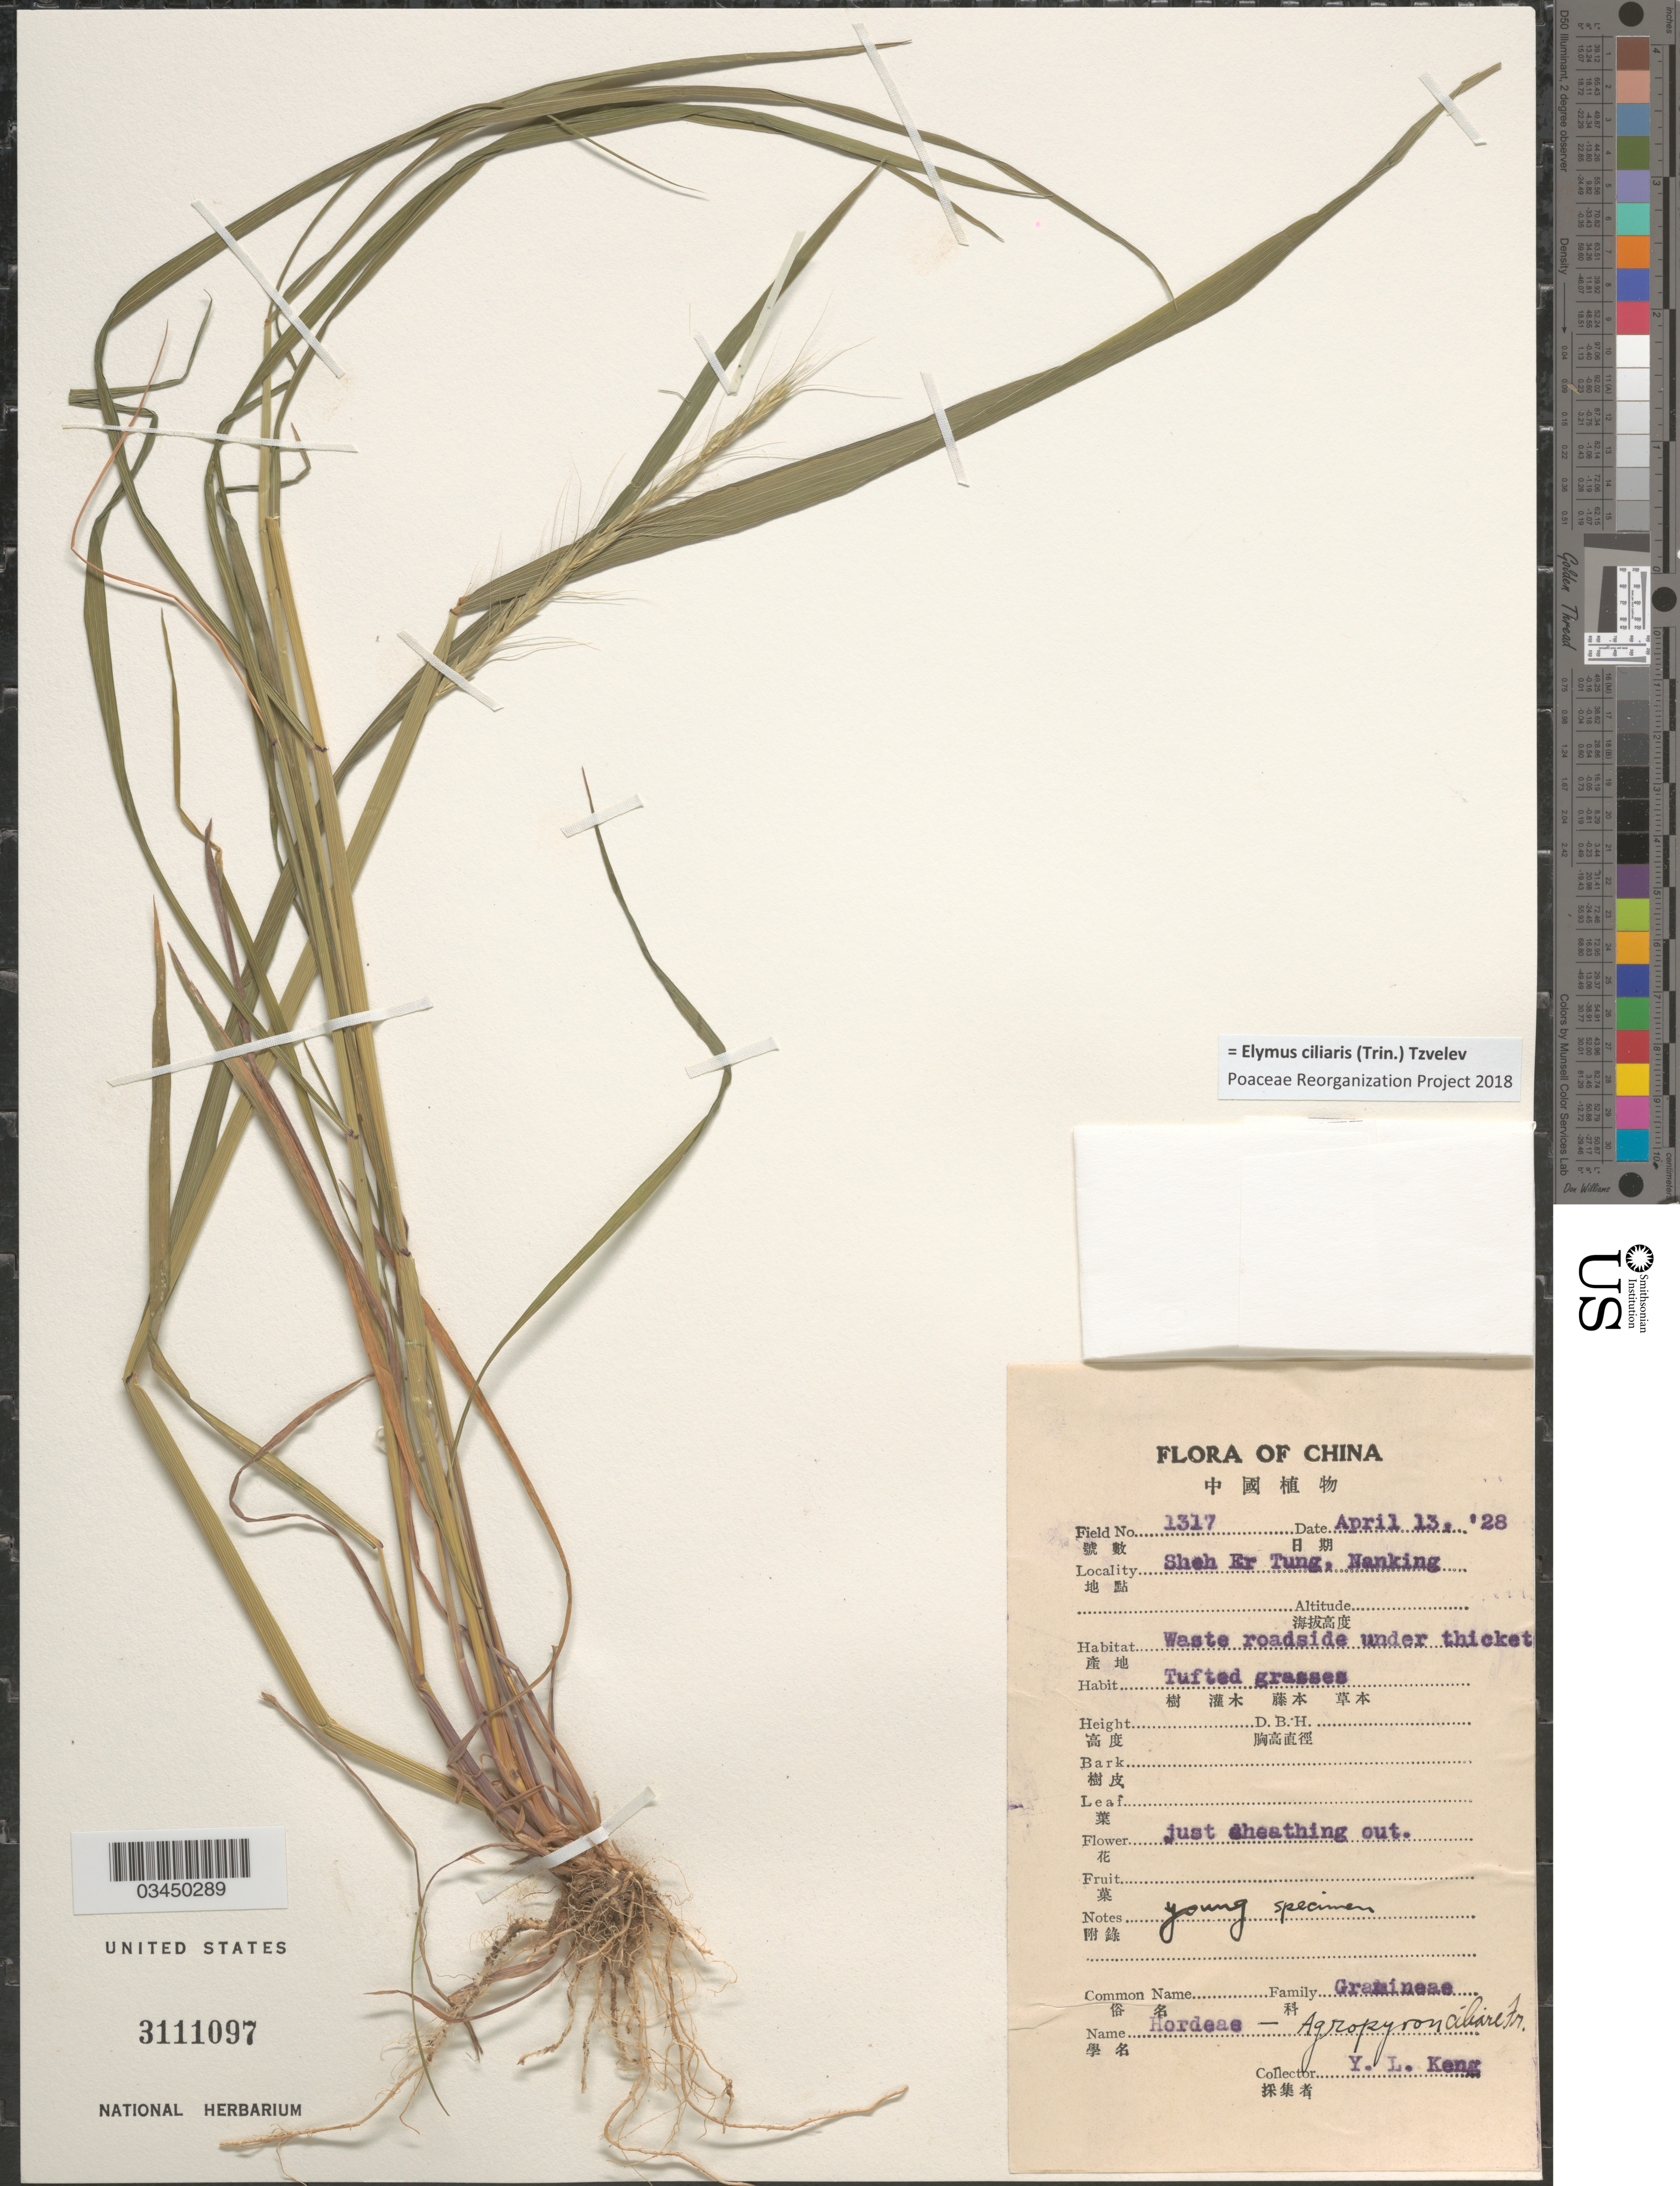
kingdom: Plantae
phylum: Tracheophyta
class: Liliopsida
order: Poales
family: Poaceae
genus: Elymus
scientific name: Elymus ciliaris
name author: (Trin.) Tzvelev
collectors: Y. L. Keng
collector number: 1317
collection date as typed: Transcribed d/m/y: 13/4/28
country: China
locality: Sheh Er Tung, Nanking. Waste roadside under thicket.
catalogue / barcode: US 3111097